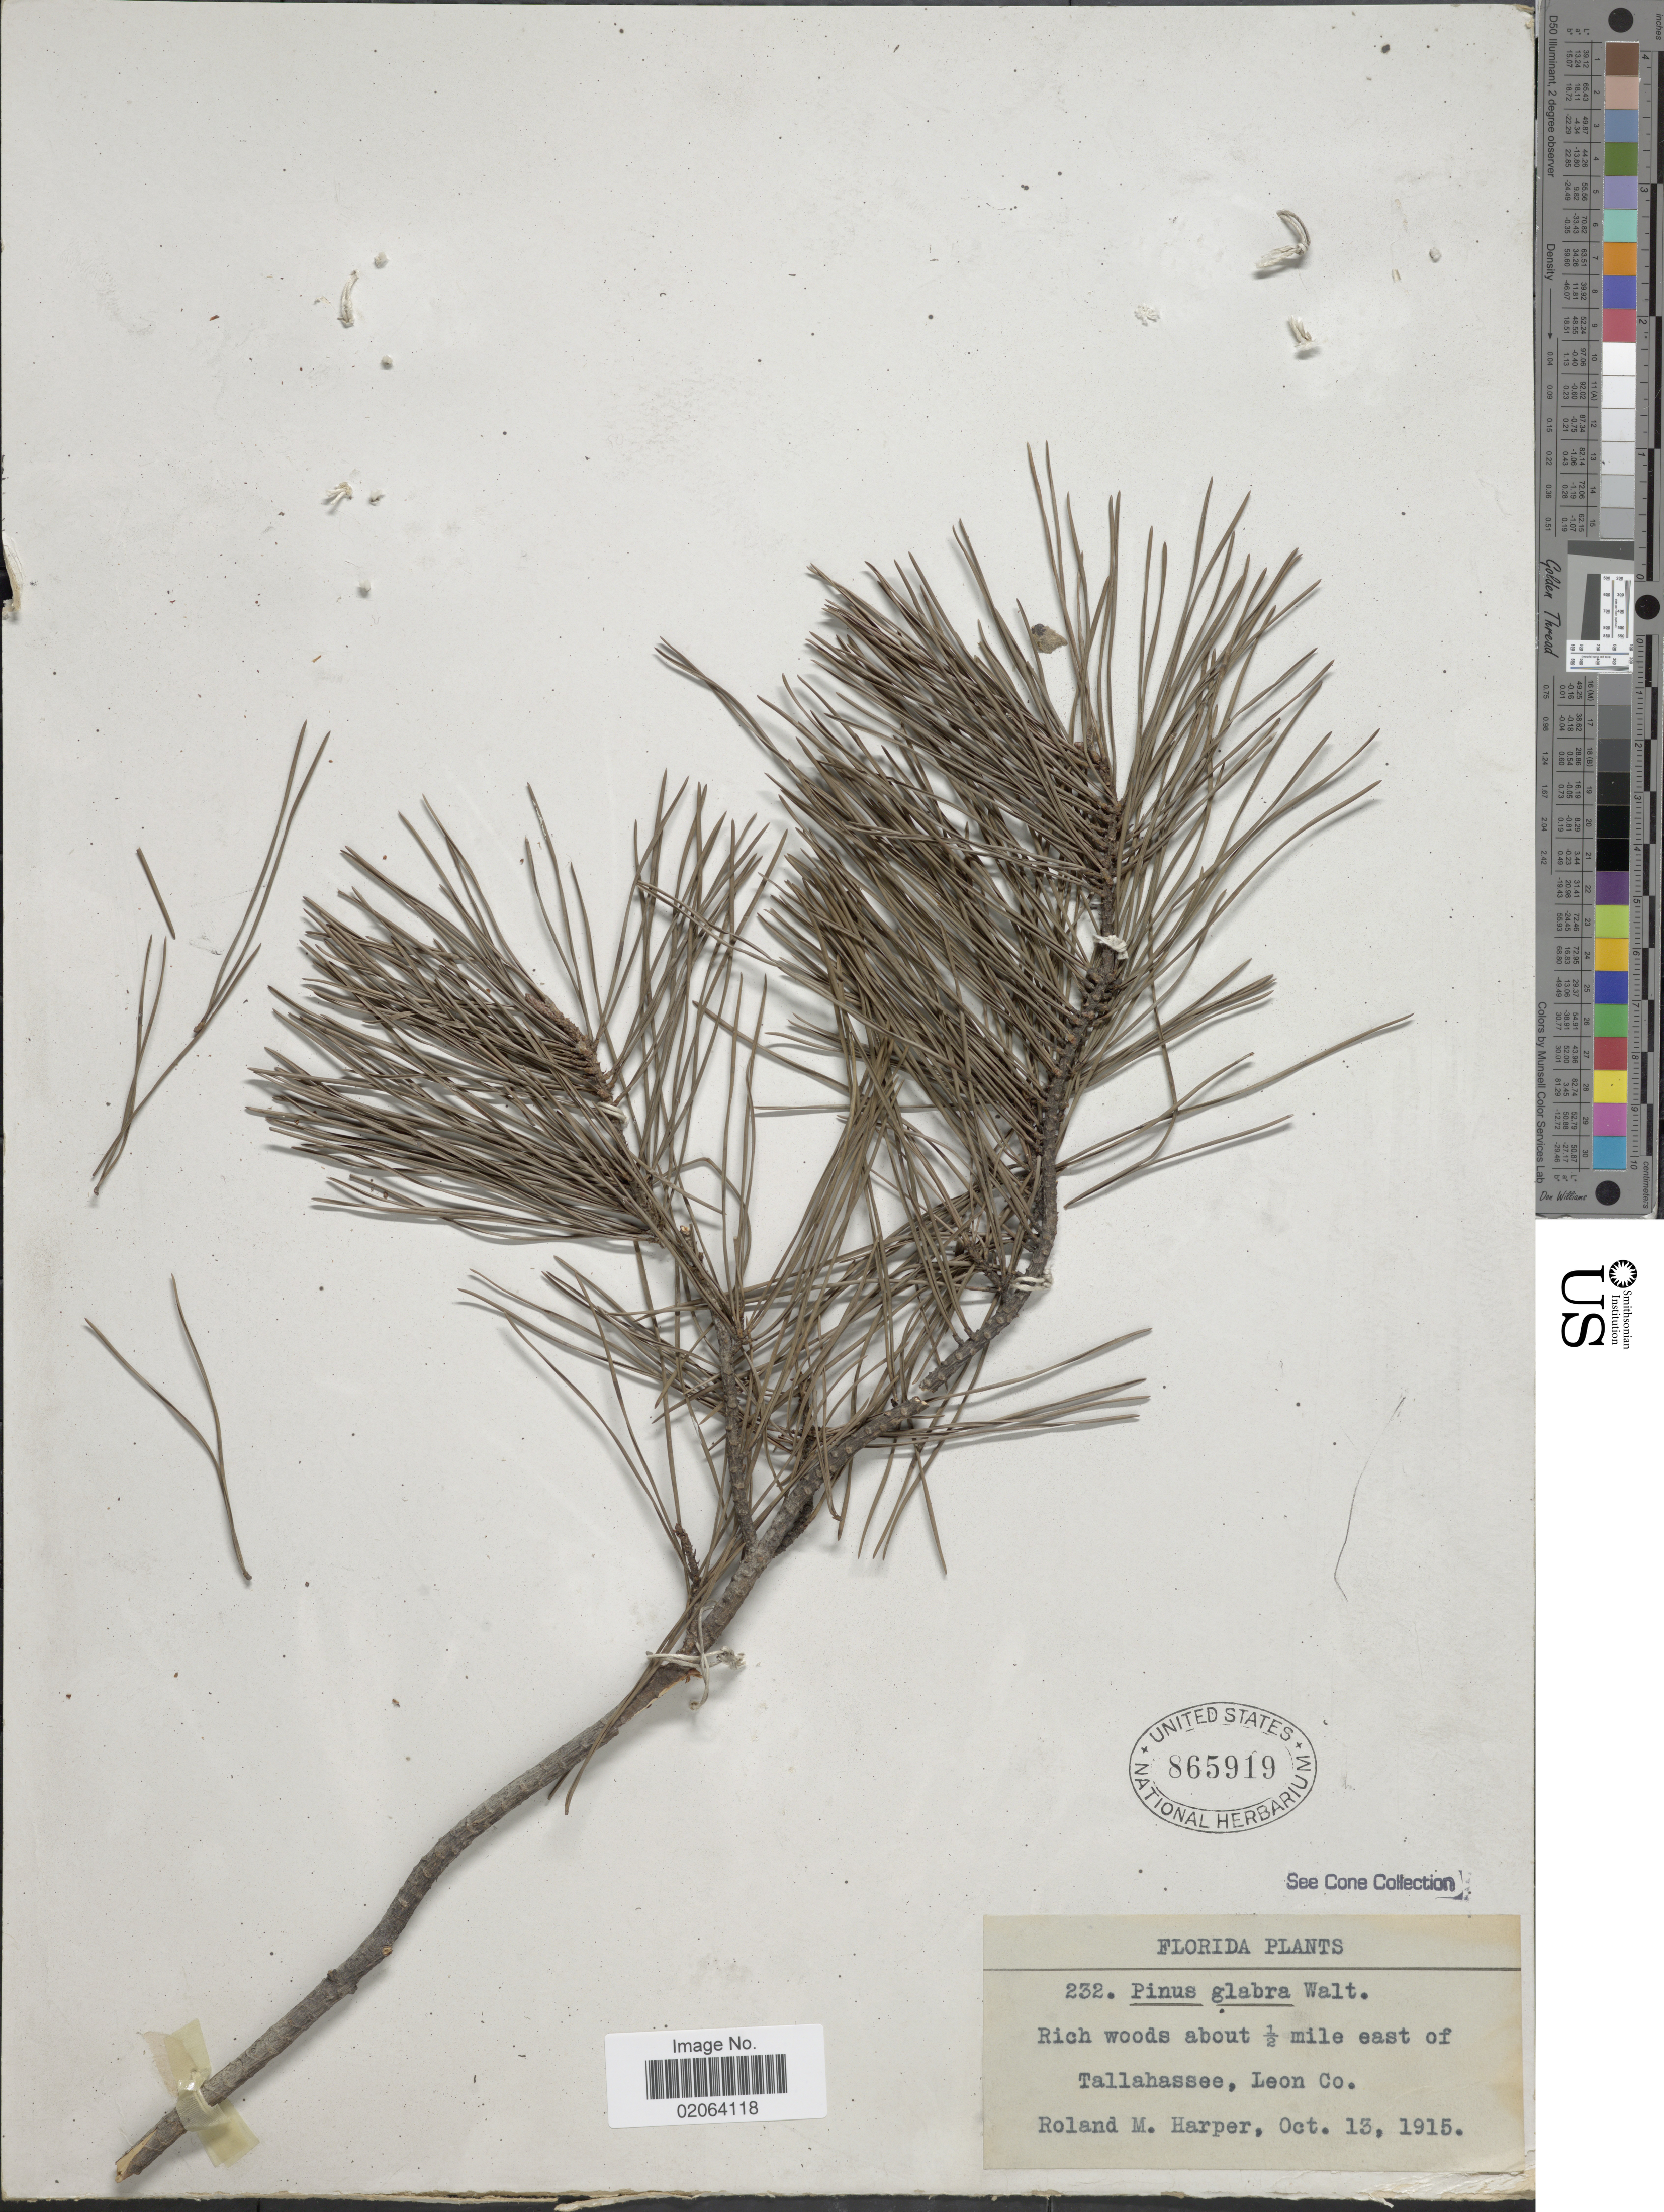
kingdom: Plantae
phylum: Tracheophyta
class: Pinopsida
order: Pinales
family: Pinaceae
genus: Pinus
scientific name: Pinus glabra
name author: Walter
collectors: R. M. Harper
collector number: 232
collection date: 1915-10-13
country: United States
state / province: Florida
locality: About ½ mile east of Tallahassee, Leon Co.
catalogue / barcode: US 865919